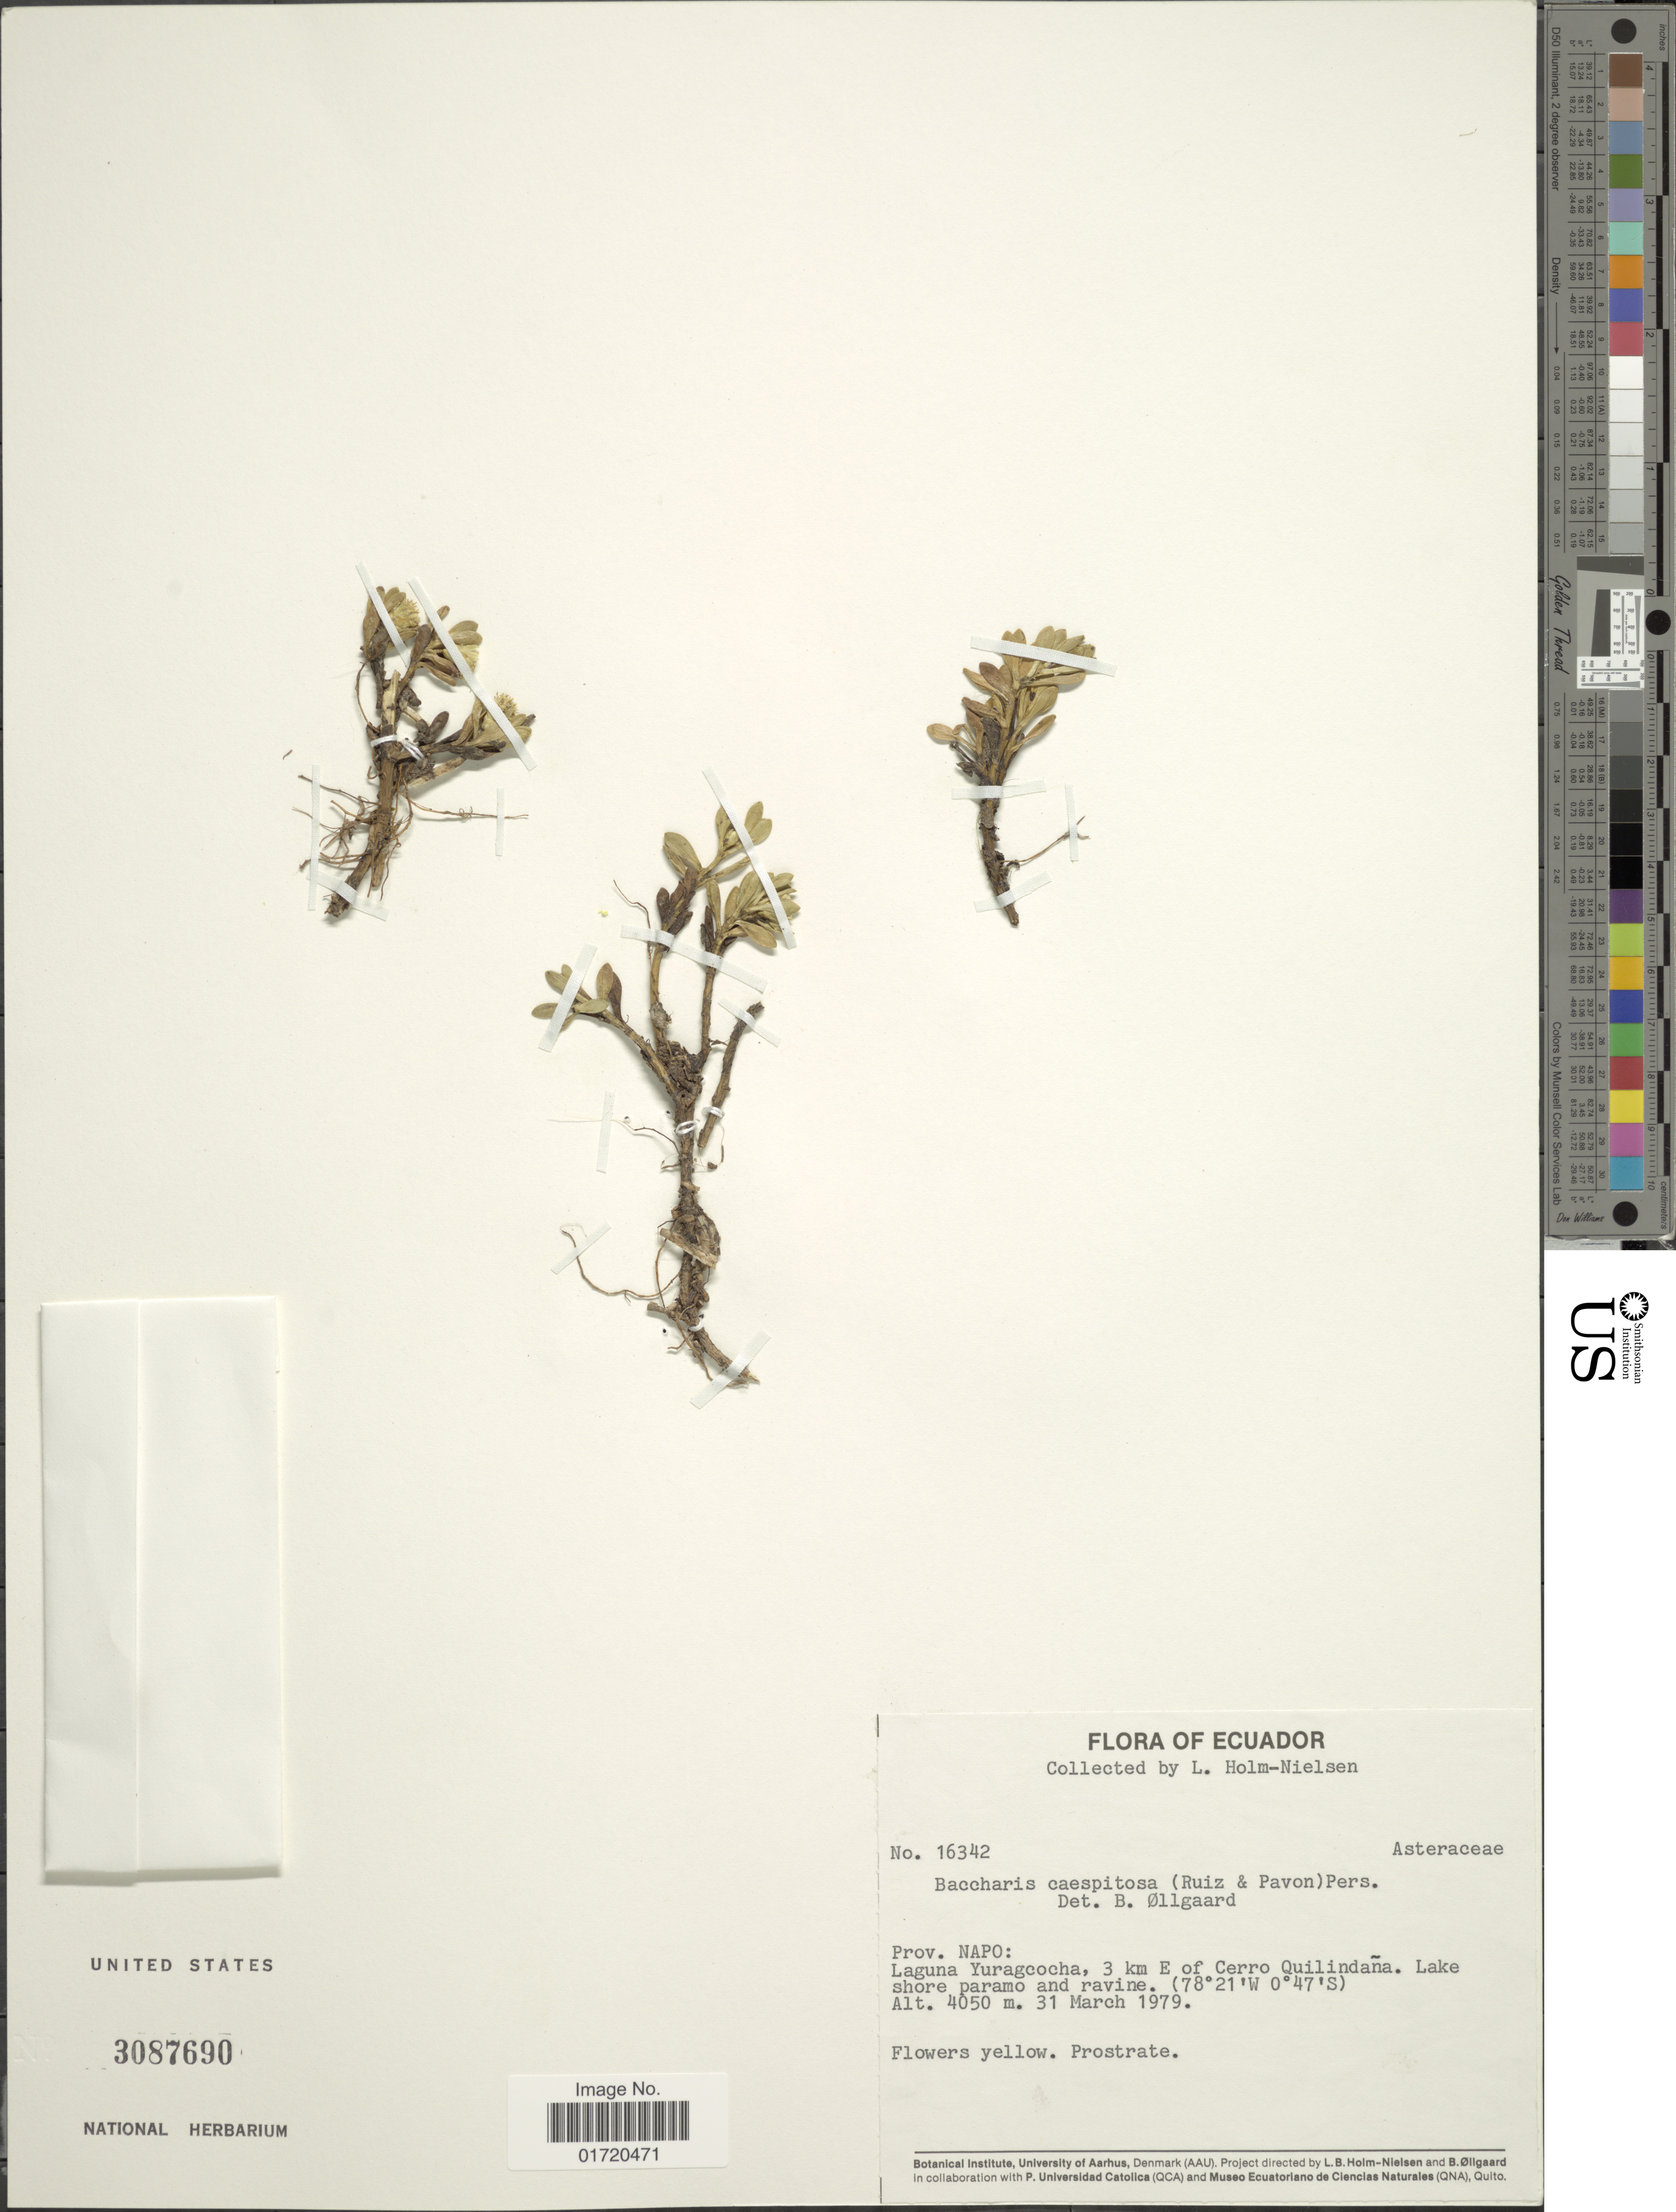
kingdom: Plantae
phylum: Tracheophyta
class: Magnoliopsida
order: Asterales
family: Asteraceae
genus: Baccharis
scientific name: Baccharis caespitosa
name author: (Ruiz & Pav.) Pers.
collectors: L. B. Holm-Nielsen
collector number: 16342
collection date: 1979-03-31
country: Ecuador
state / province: Napo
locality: Laguna Yuragcocha, 3 km E of cErro Quilindana.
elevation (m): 4050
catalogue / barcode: US 3087690